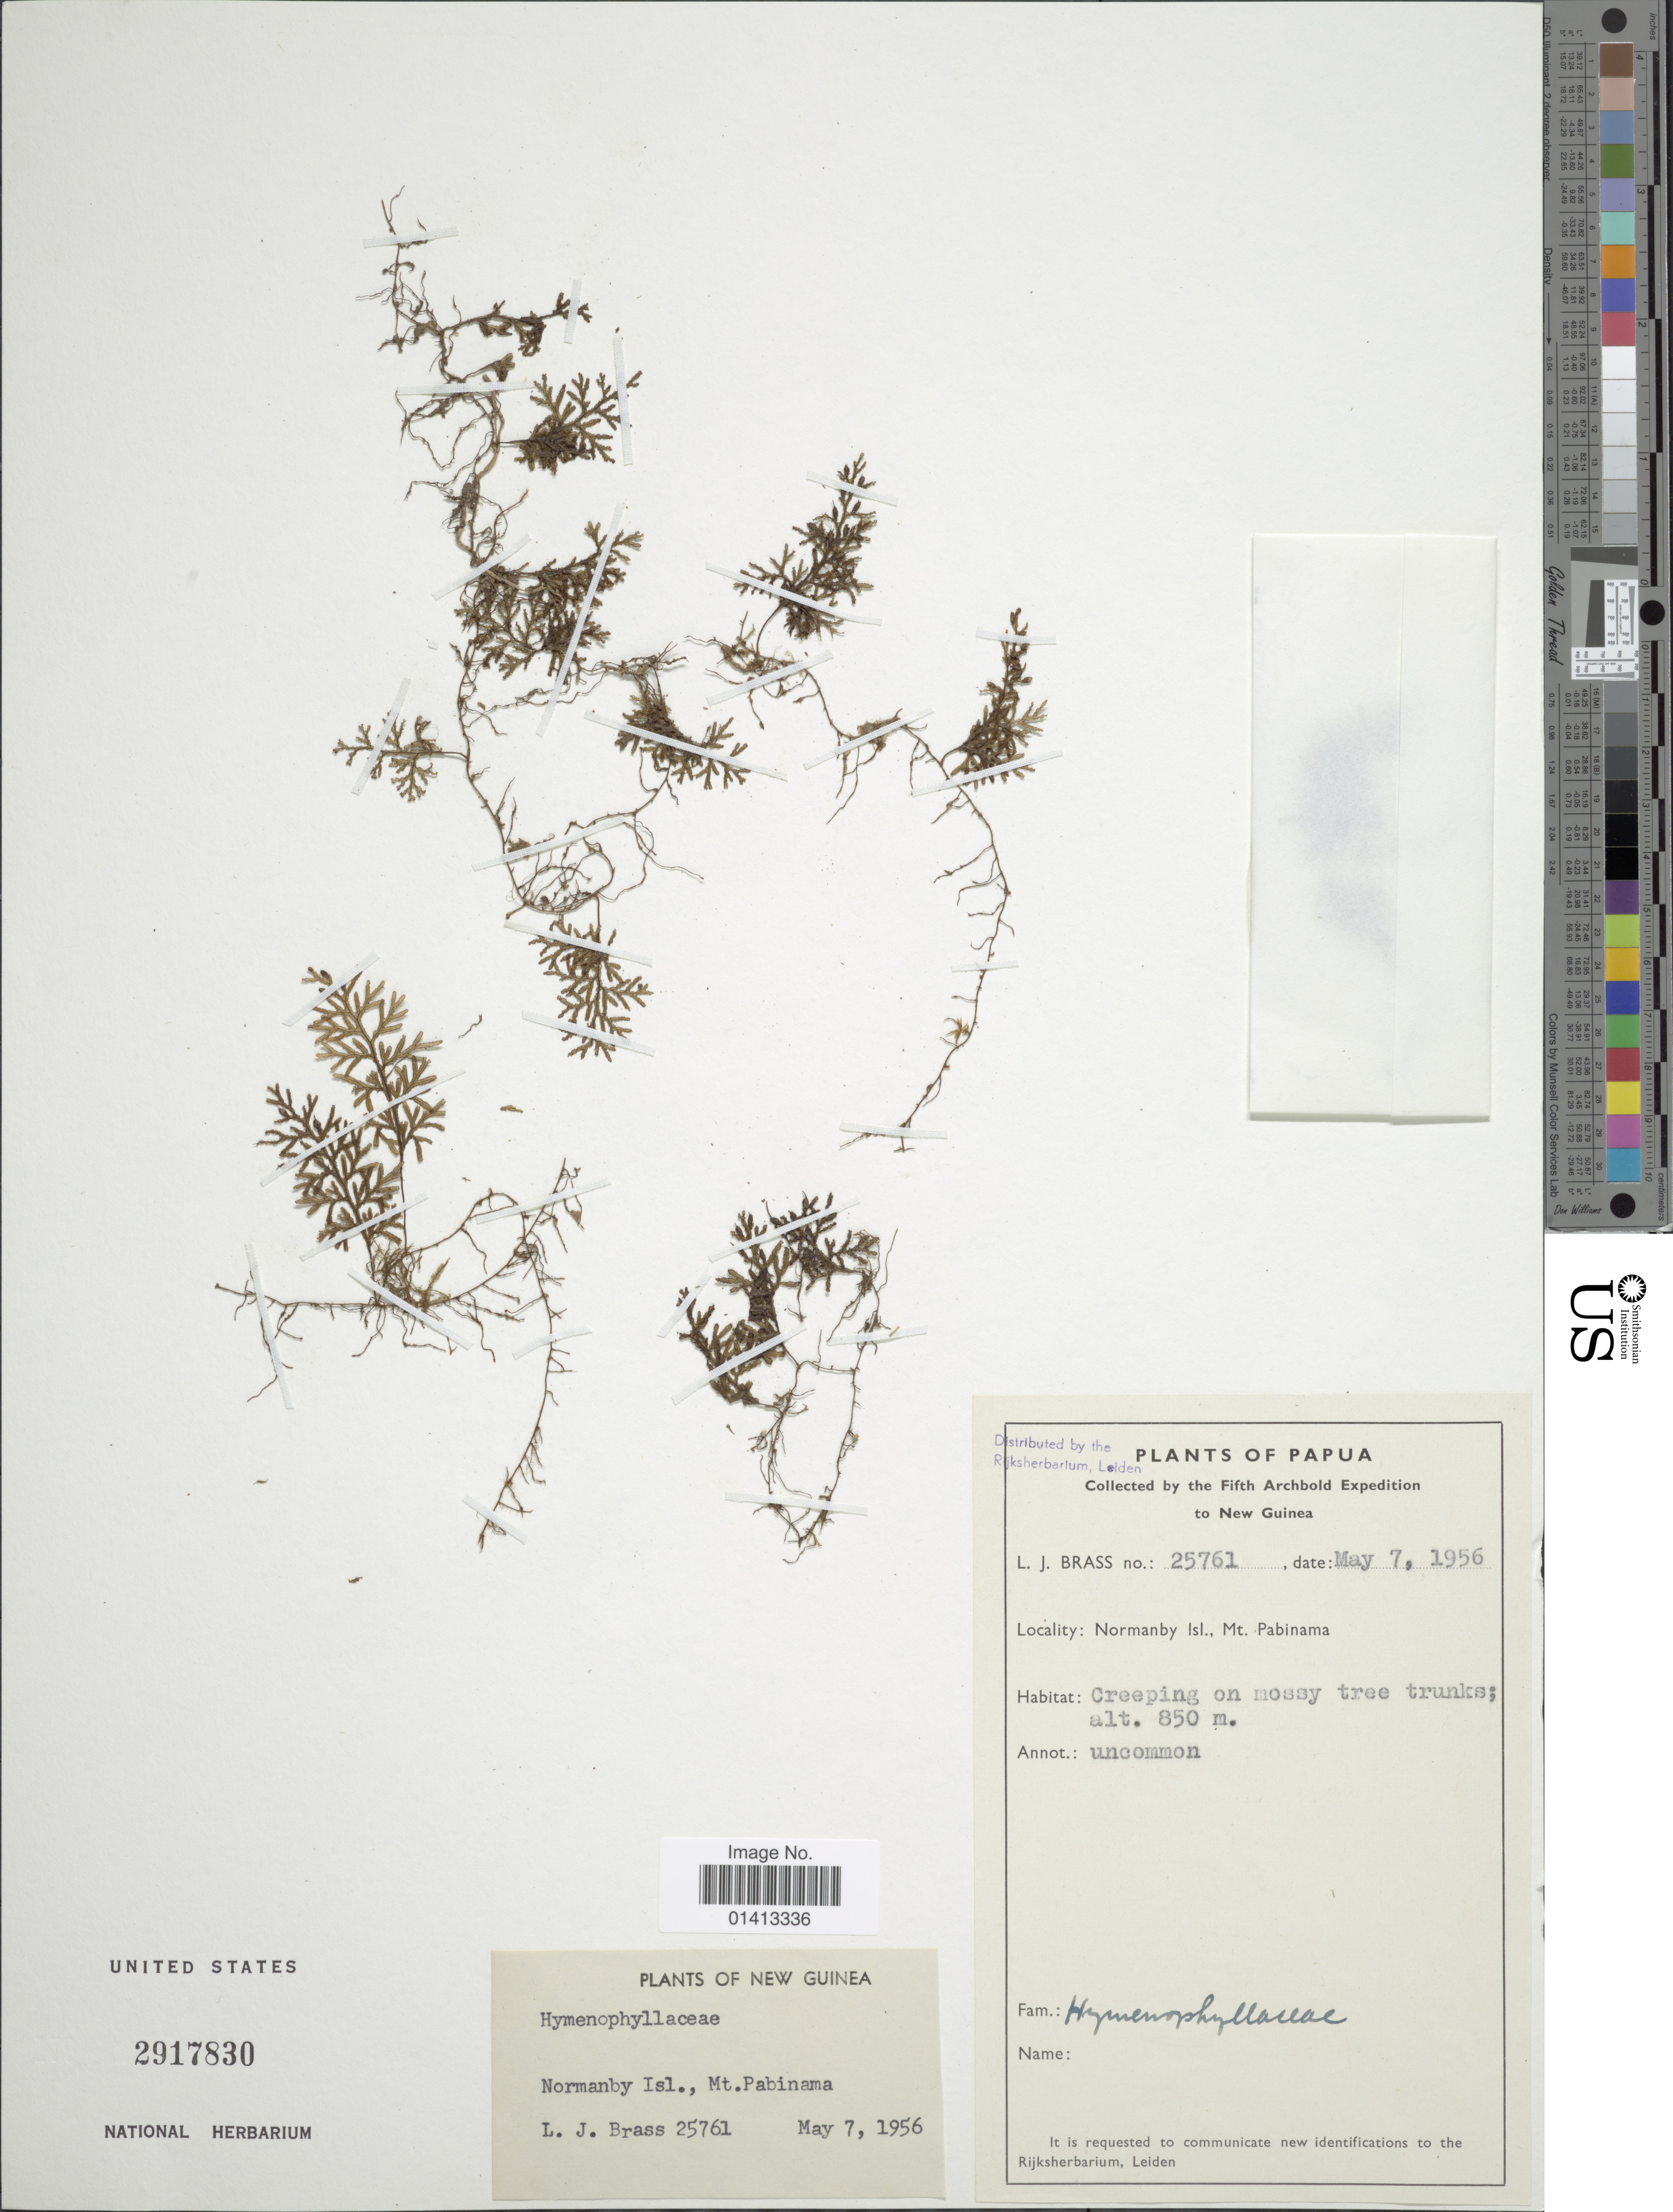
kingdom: Plantae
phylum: Tracheophyta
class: Polypodiopsida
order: Hymenophyllales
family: Hymenophyllaceae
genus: Crepidomanes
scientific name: Crepidomanes sp.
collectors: L. J. Brass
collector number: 25761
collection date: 1956-05-07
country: Papua New Guinea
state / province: Milne Bay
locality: Normanby Isl., Mt Pabinama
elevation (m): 850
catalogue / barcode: US 2917830